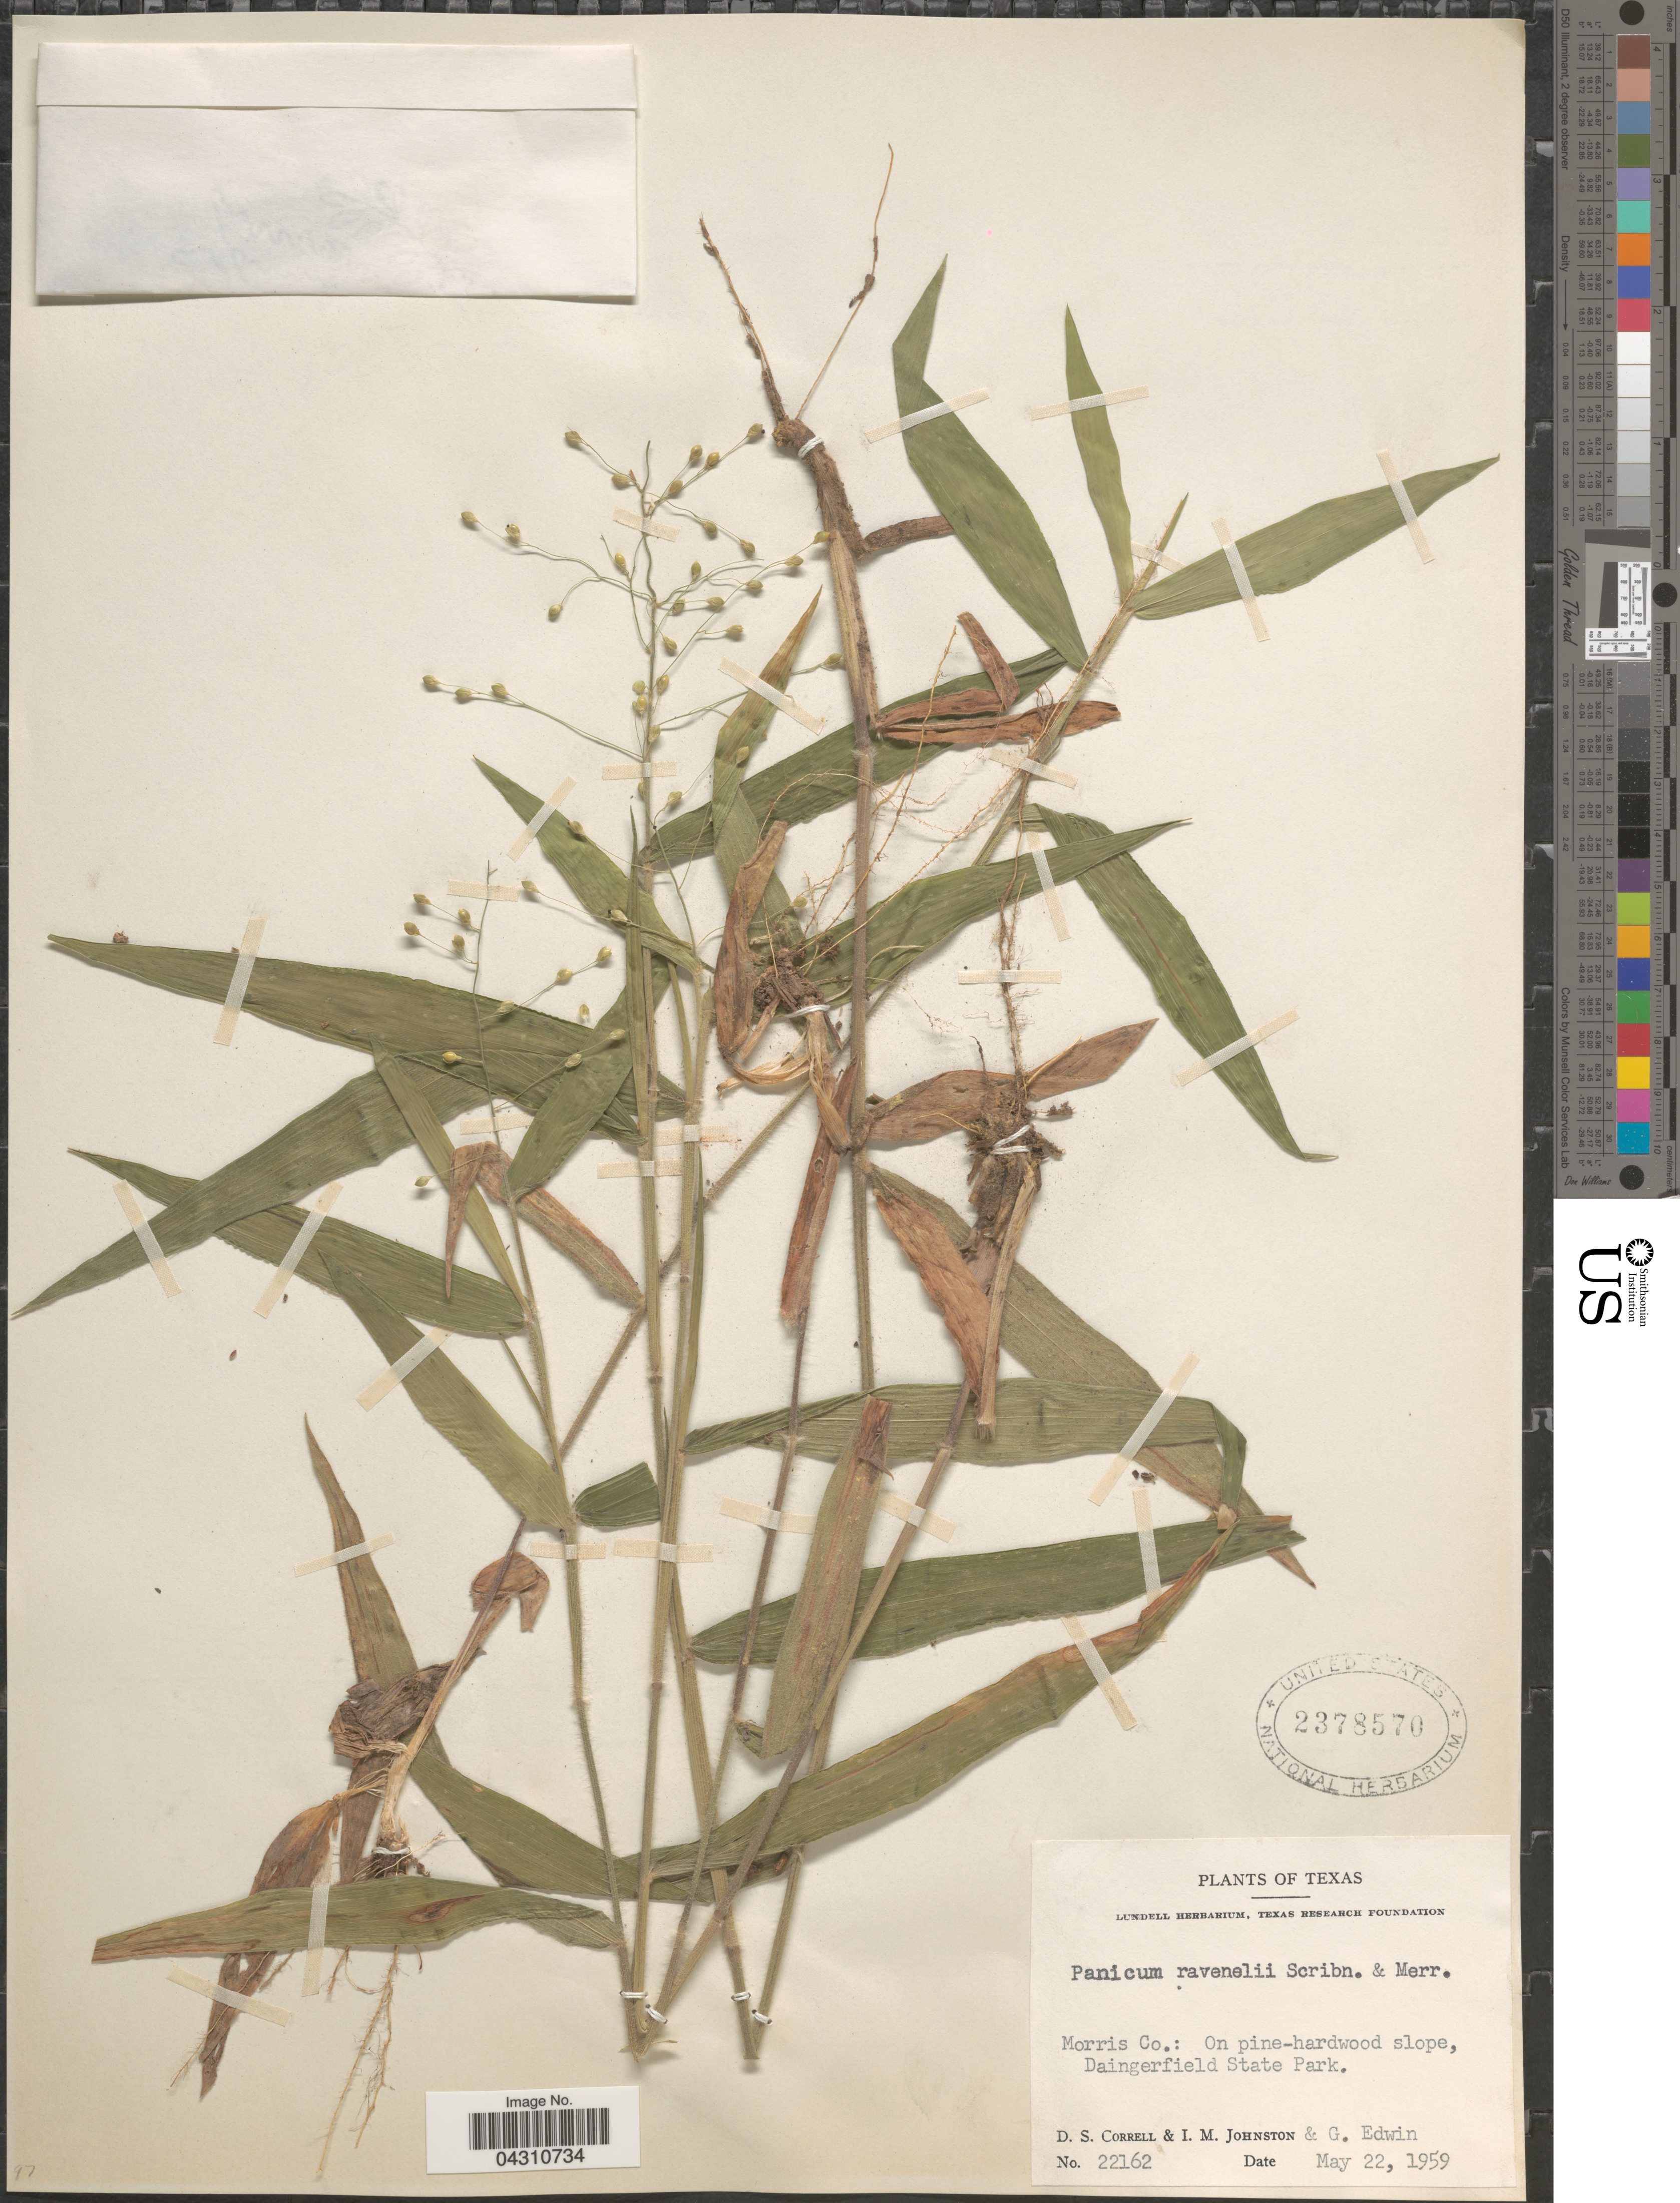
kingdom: Plantae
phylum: Tracheophyta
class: Liliopsida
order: Poales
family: Poaceae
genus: Dichanthelium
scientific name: Dichanthelium ravenelii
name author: (Scribn. & Merr.) Gould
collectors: D. S. Correll, I.M. Johnston & G. Edwin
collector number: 22162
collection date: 1959-05-22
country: United States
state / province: Texas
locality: Morris Co.: On pine-hardwood slope, Daingerfield State Park.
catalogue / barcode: US 2378570